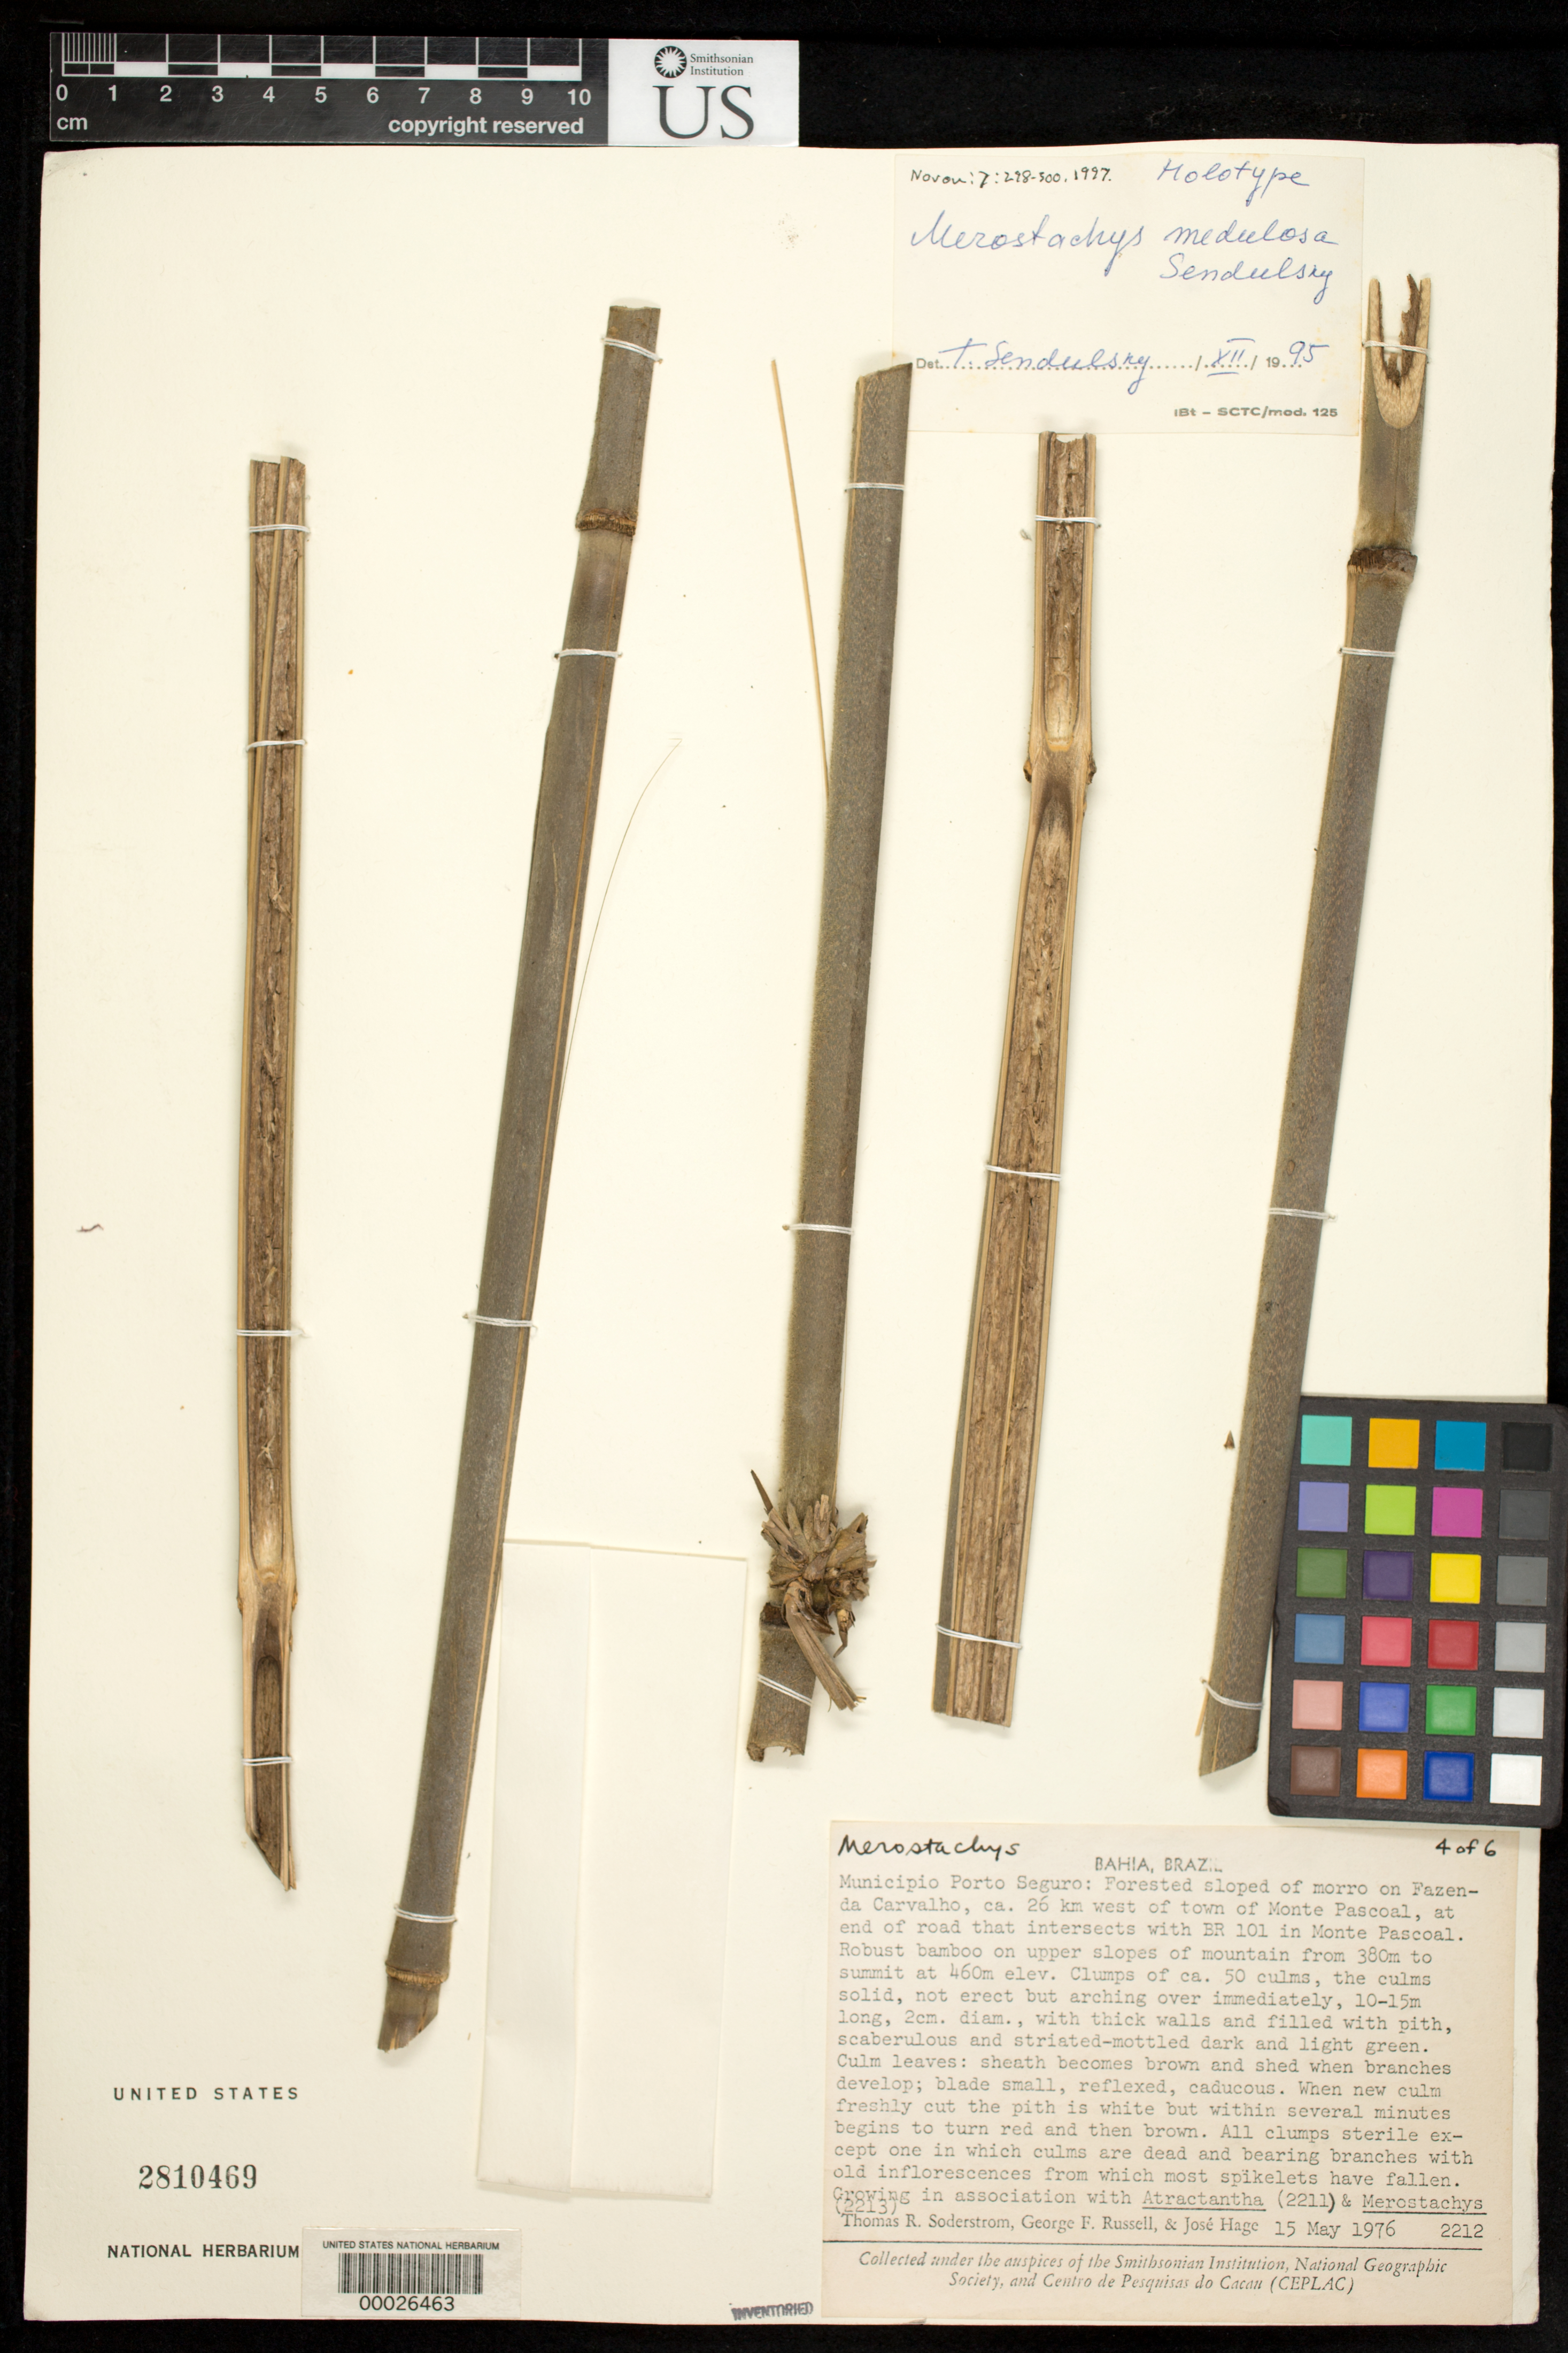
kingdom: Plantae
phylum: Tracheophyta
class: Liliopsida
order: Poales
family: Poaceae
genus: Merostachys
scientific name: Merostachys medullosa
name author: Send.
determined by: Sendulsky, T.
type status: Holotype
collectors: T. R. Soderstrom, G. Russell & J. Hage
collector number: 2212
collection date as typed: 15 May 1976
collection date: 1976-05-15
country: Brazil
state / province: Bahia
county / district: Pôrto Seguro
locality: Fazenda carvalho, monte pascoal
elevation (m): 380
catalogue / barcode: US 2810469